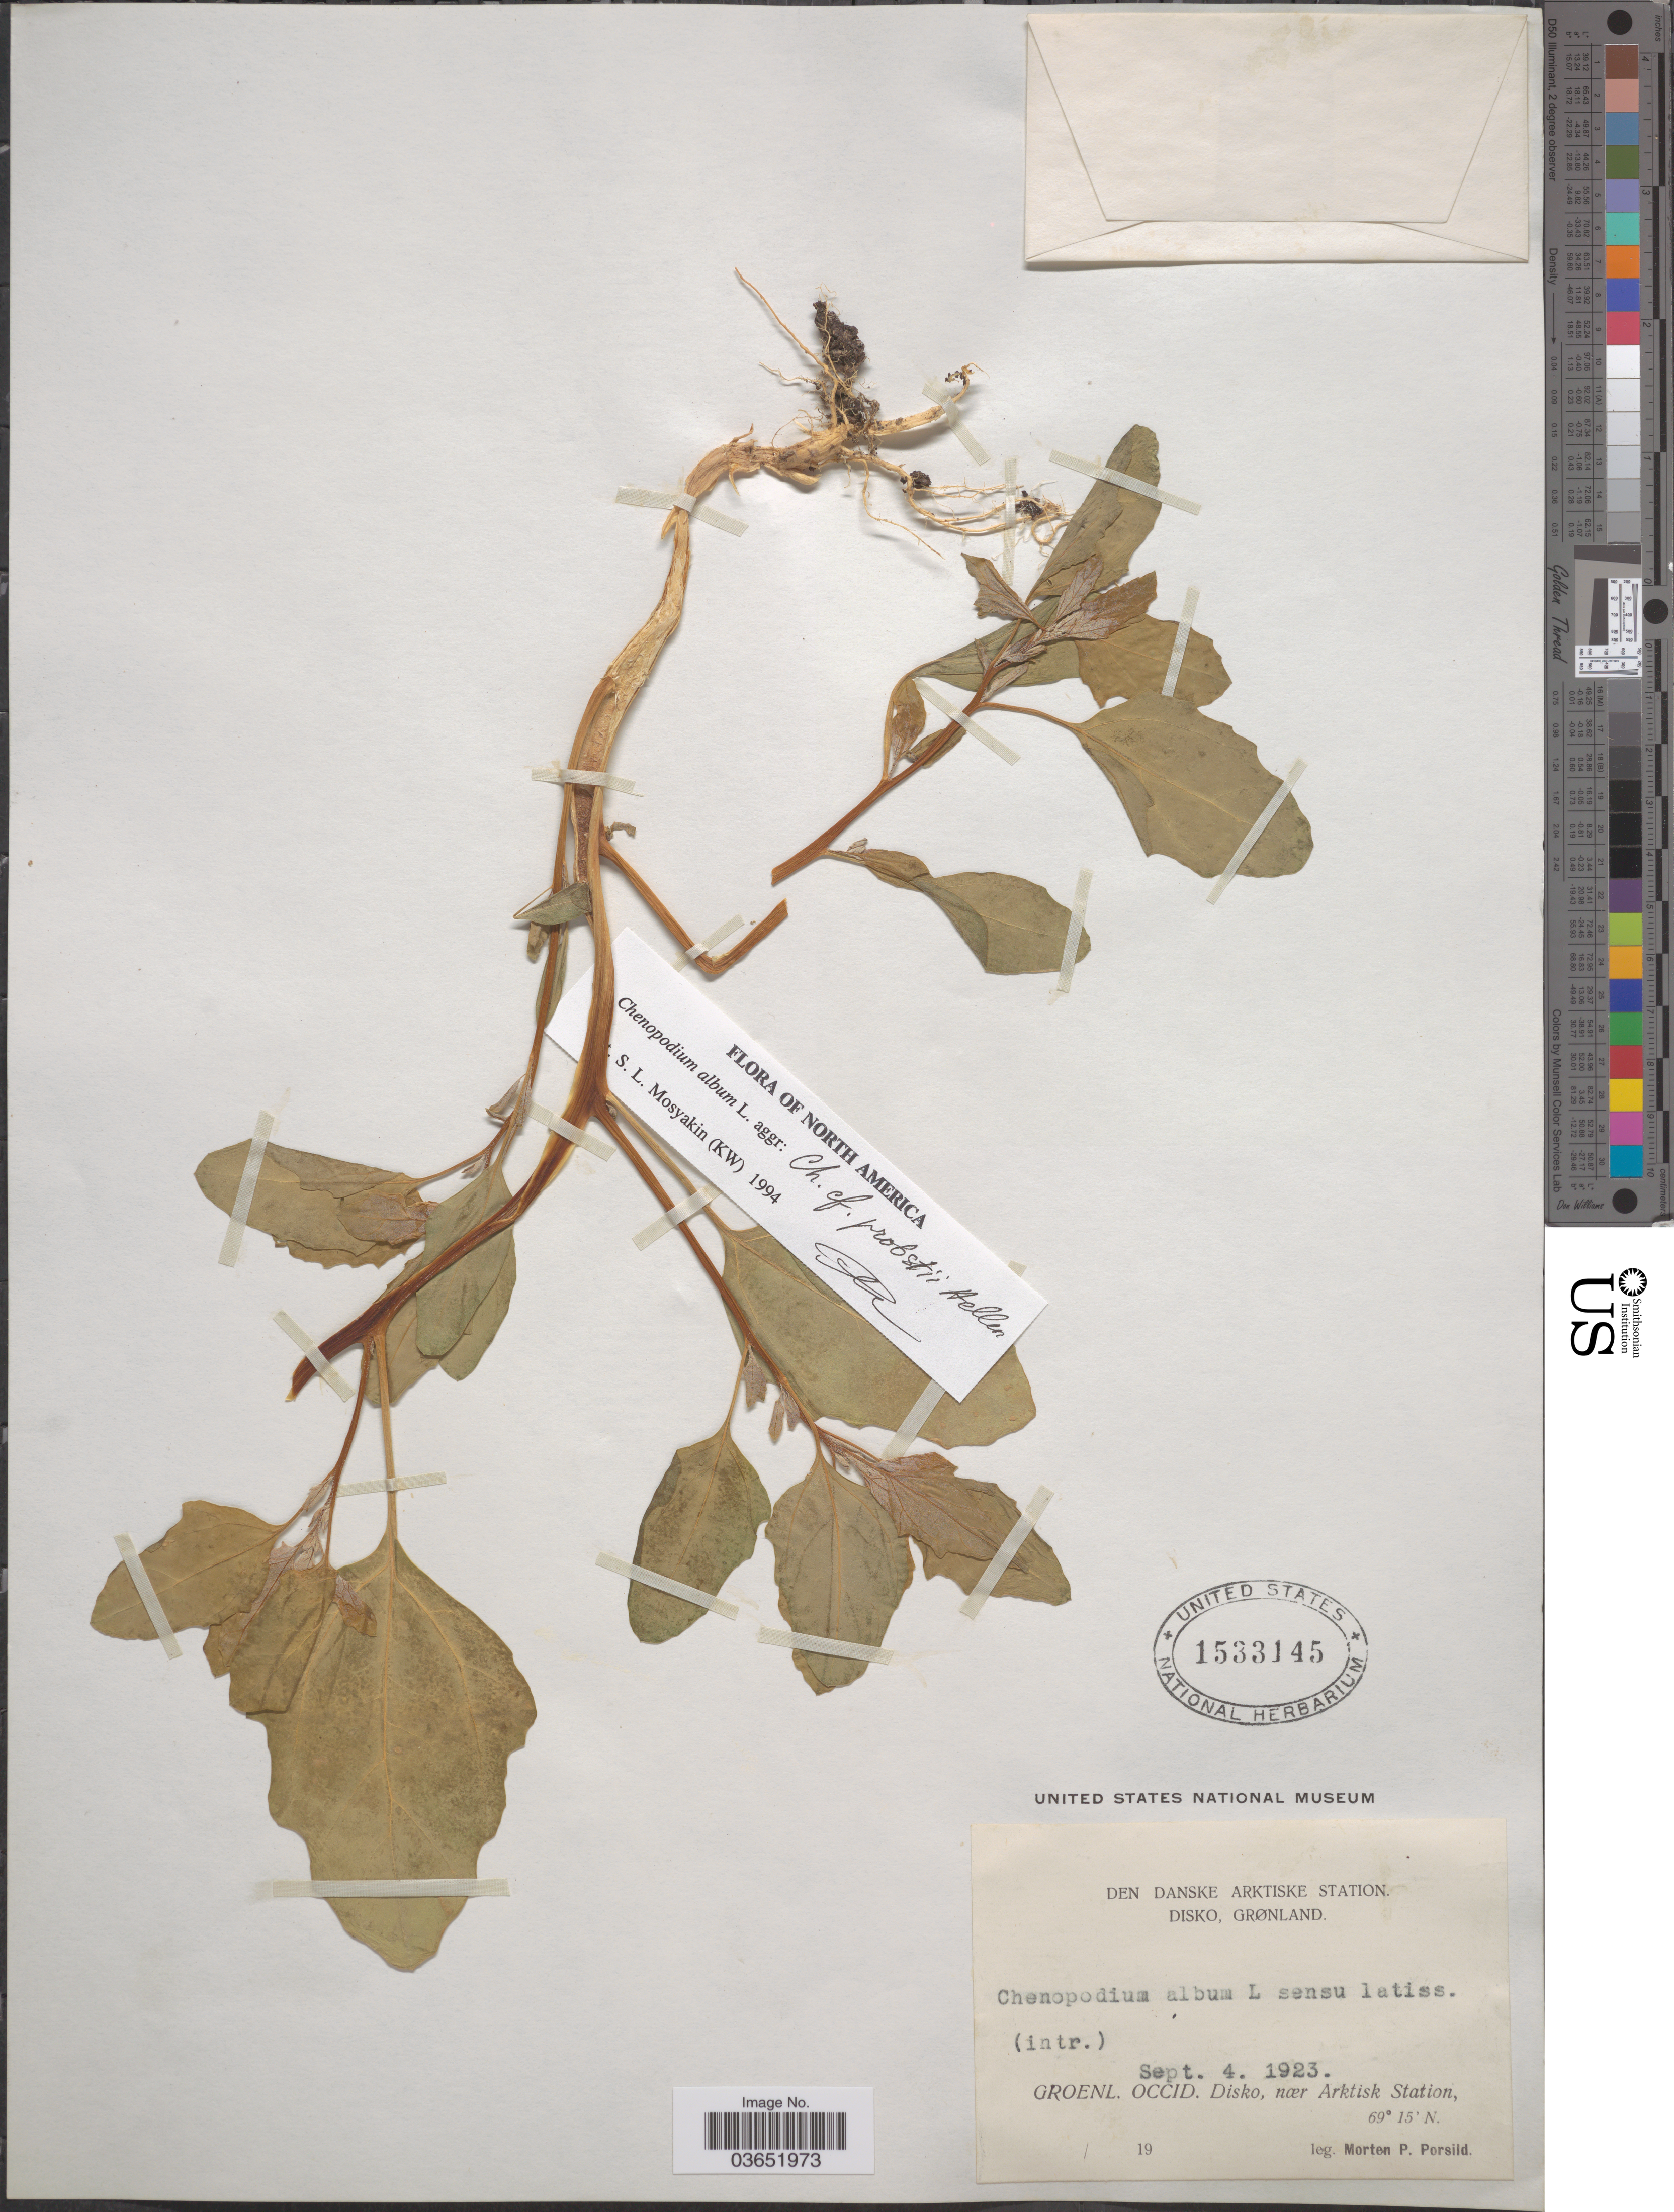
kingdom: Plantae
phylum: Tracheophyta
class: Magnoliopsida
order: Caryophyllales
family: Amaranthaceae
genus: Chenopodium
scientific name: Chenopodium album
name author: L.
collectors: M. P. Porsild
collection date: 1923-09-04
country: Greenland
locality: Den Danske Arktiske Station. Disko, Grønland. Groenl. Occid. Disko, nær Arktisk Station.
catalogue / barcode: US 1533145